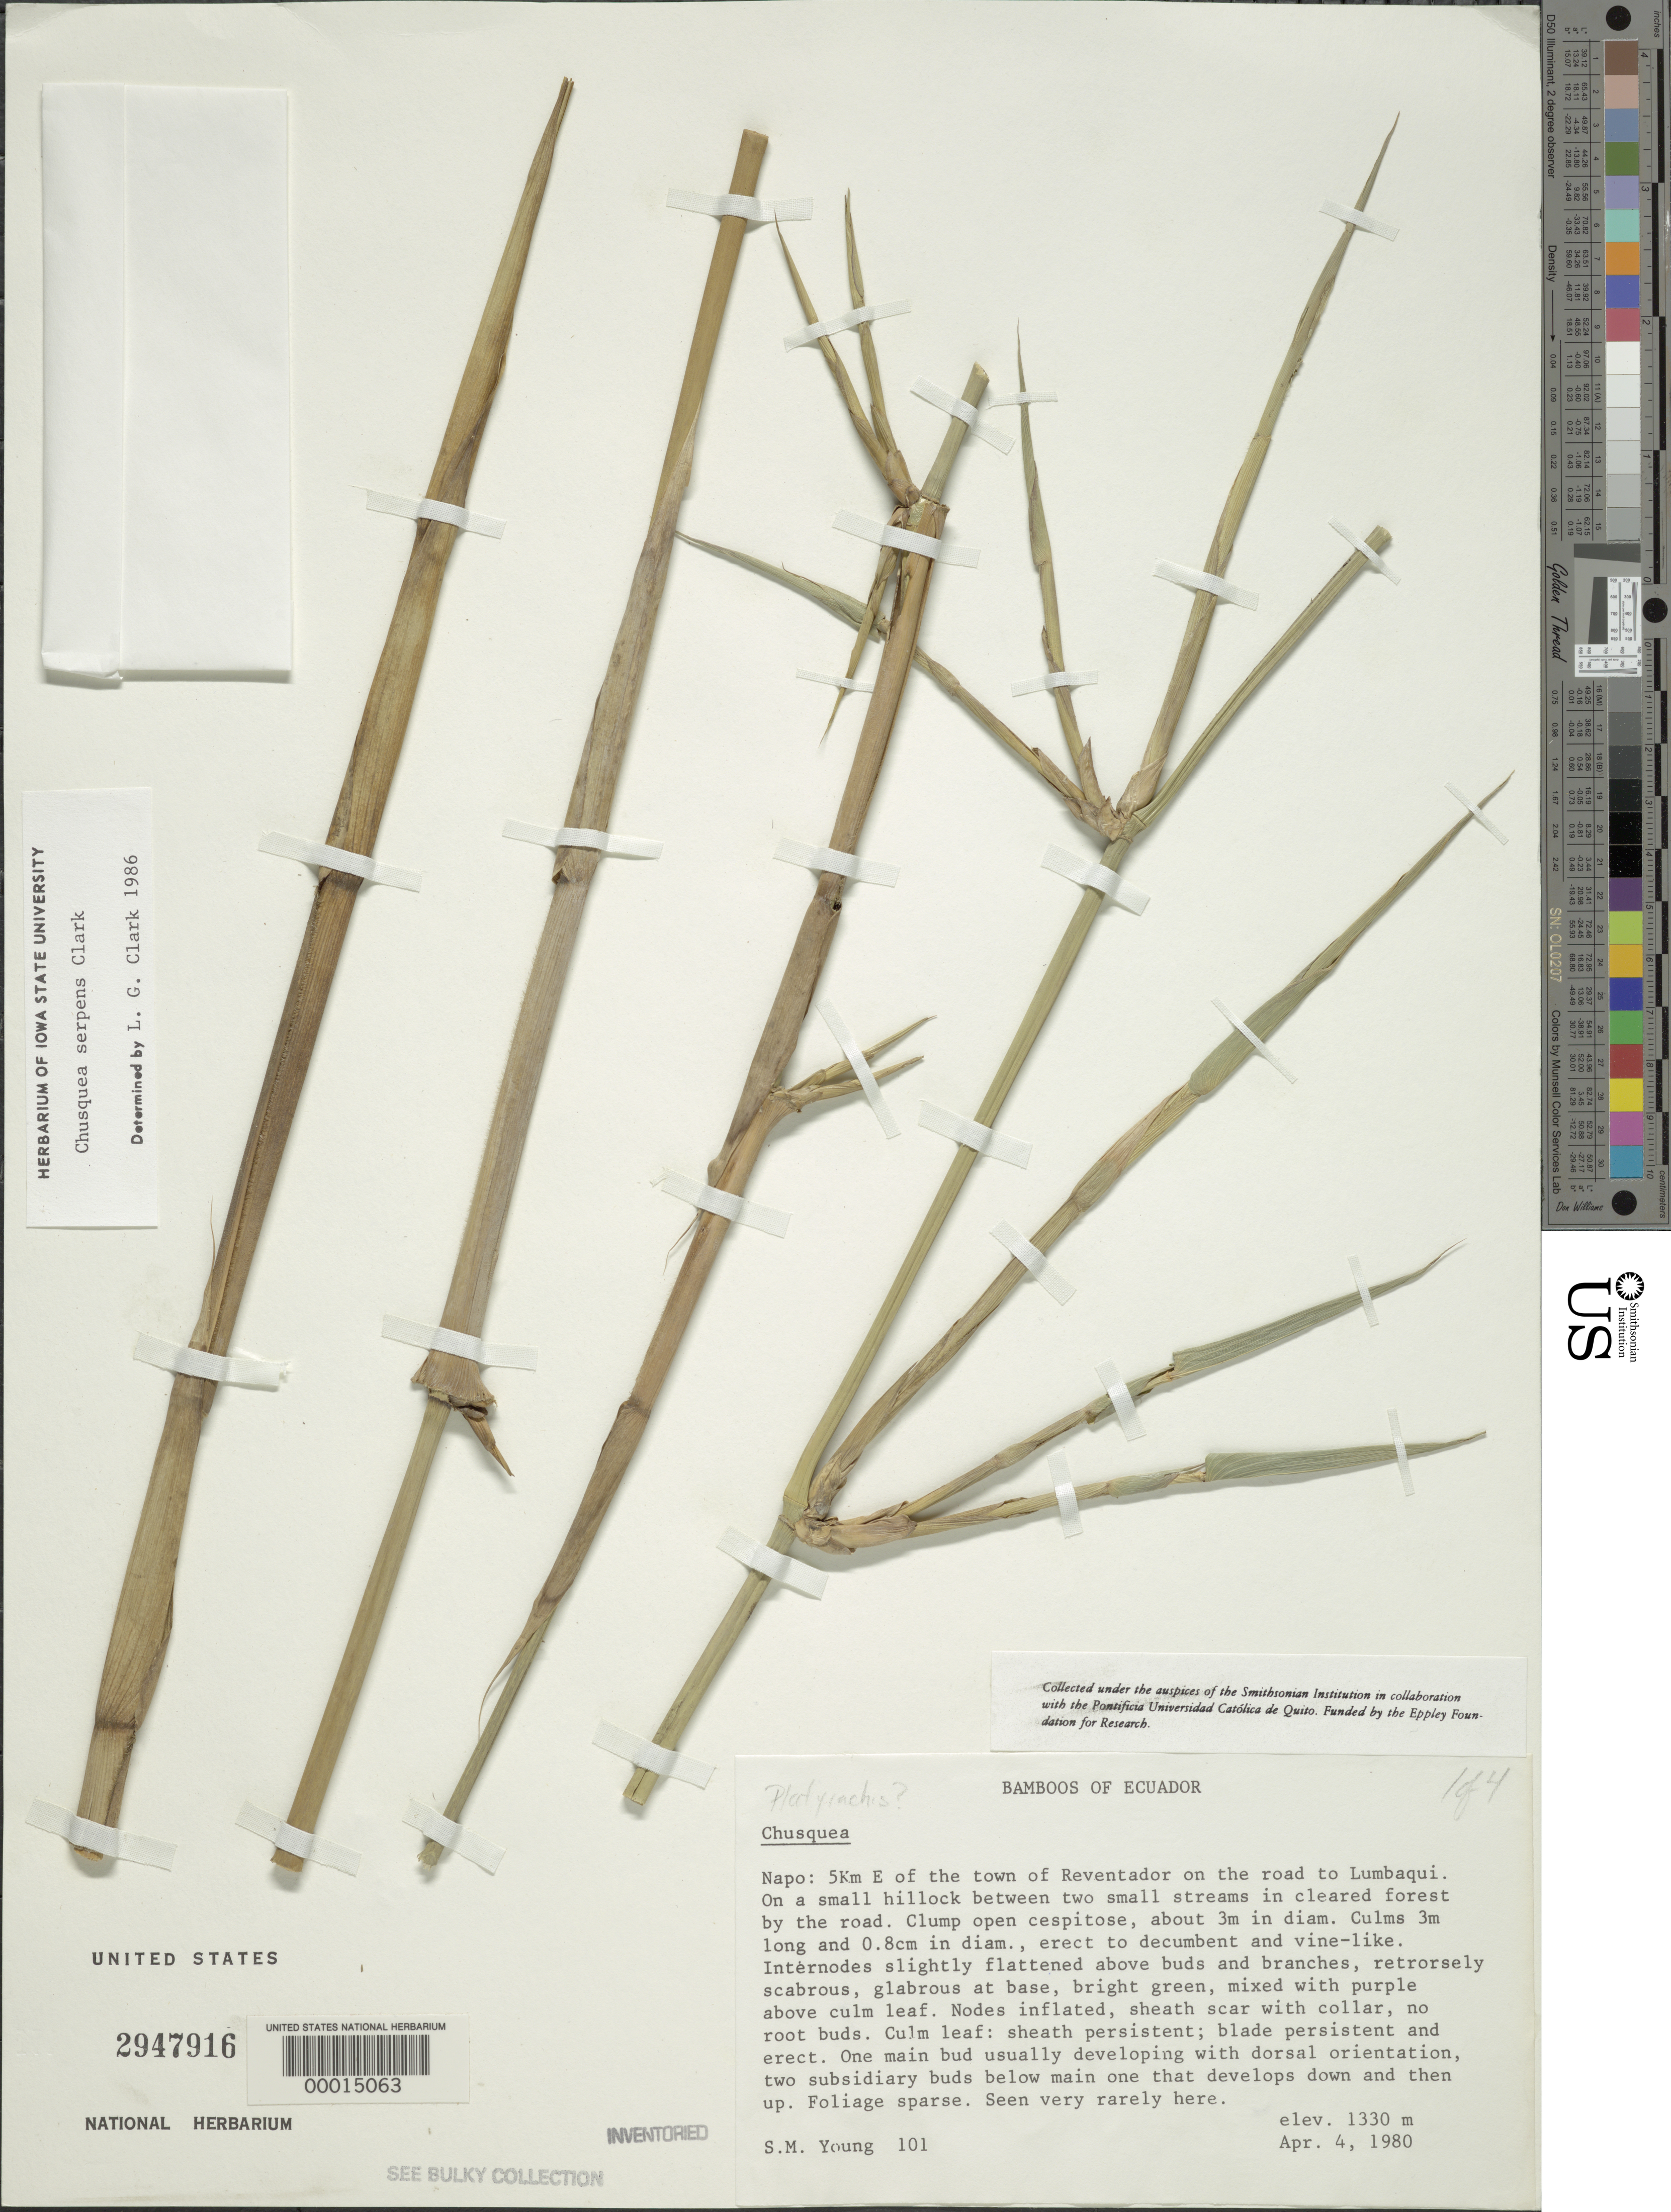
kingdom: Plantae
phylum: Tracheophyta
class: Liliopsida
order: Poales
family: Poaceae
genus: Chusquea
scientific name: Chusquea serpens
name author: L.G. Clark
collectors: S. Young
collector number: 101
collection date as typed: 04 Apr 1980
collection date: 1980-04-04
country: Ecuador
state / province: Napo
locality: Reven Tador/Lumbaqui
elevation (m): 1330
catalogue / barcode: US 2947916